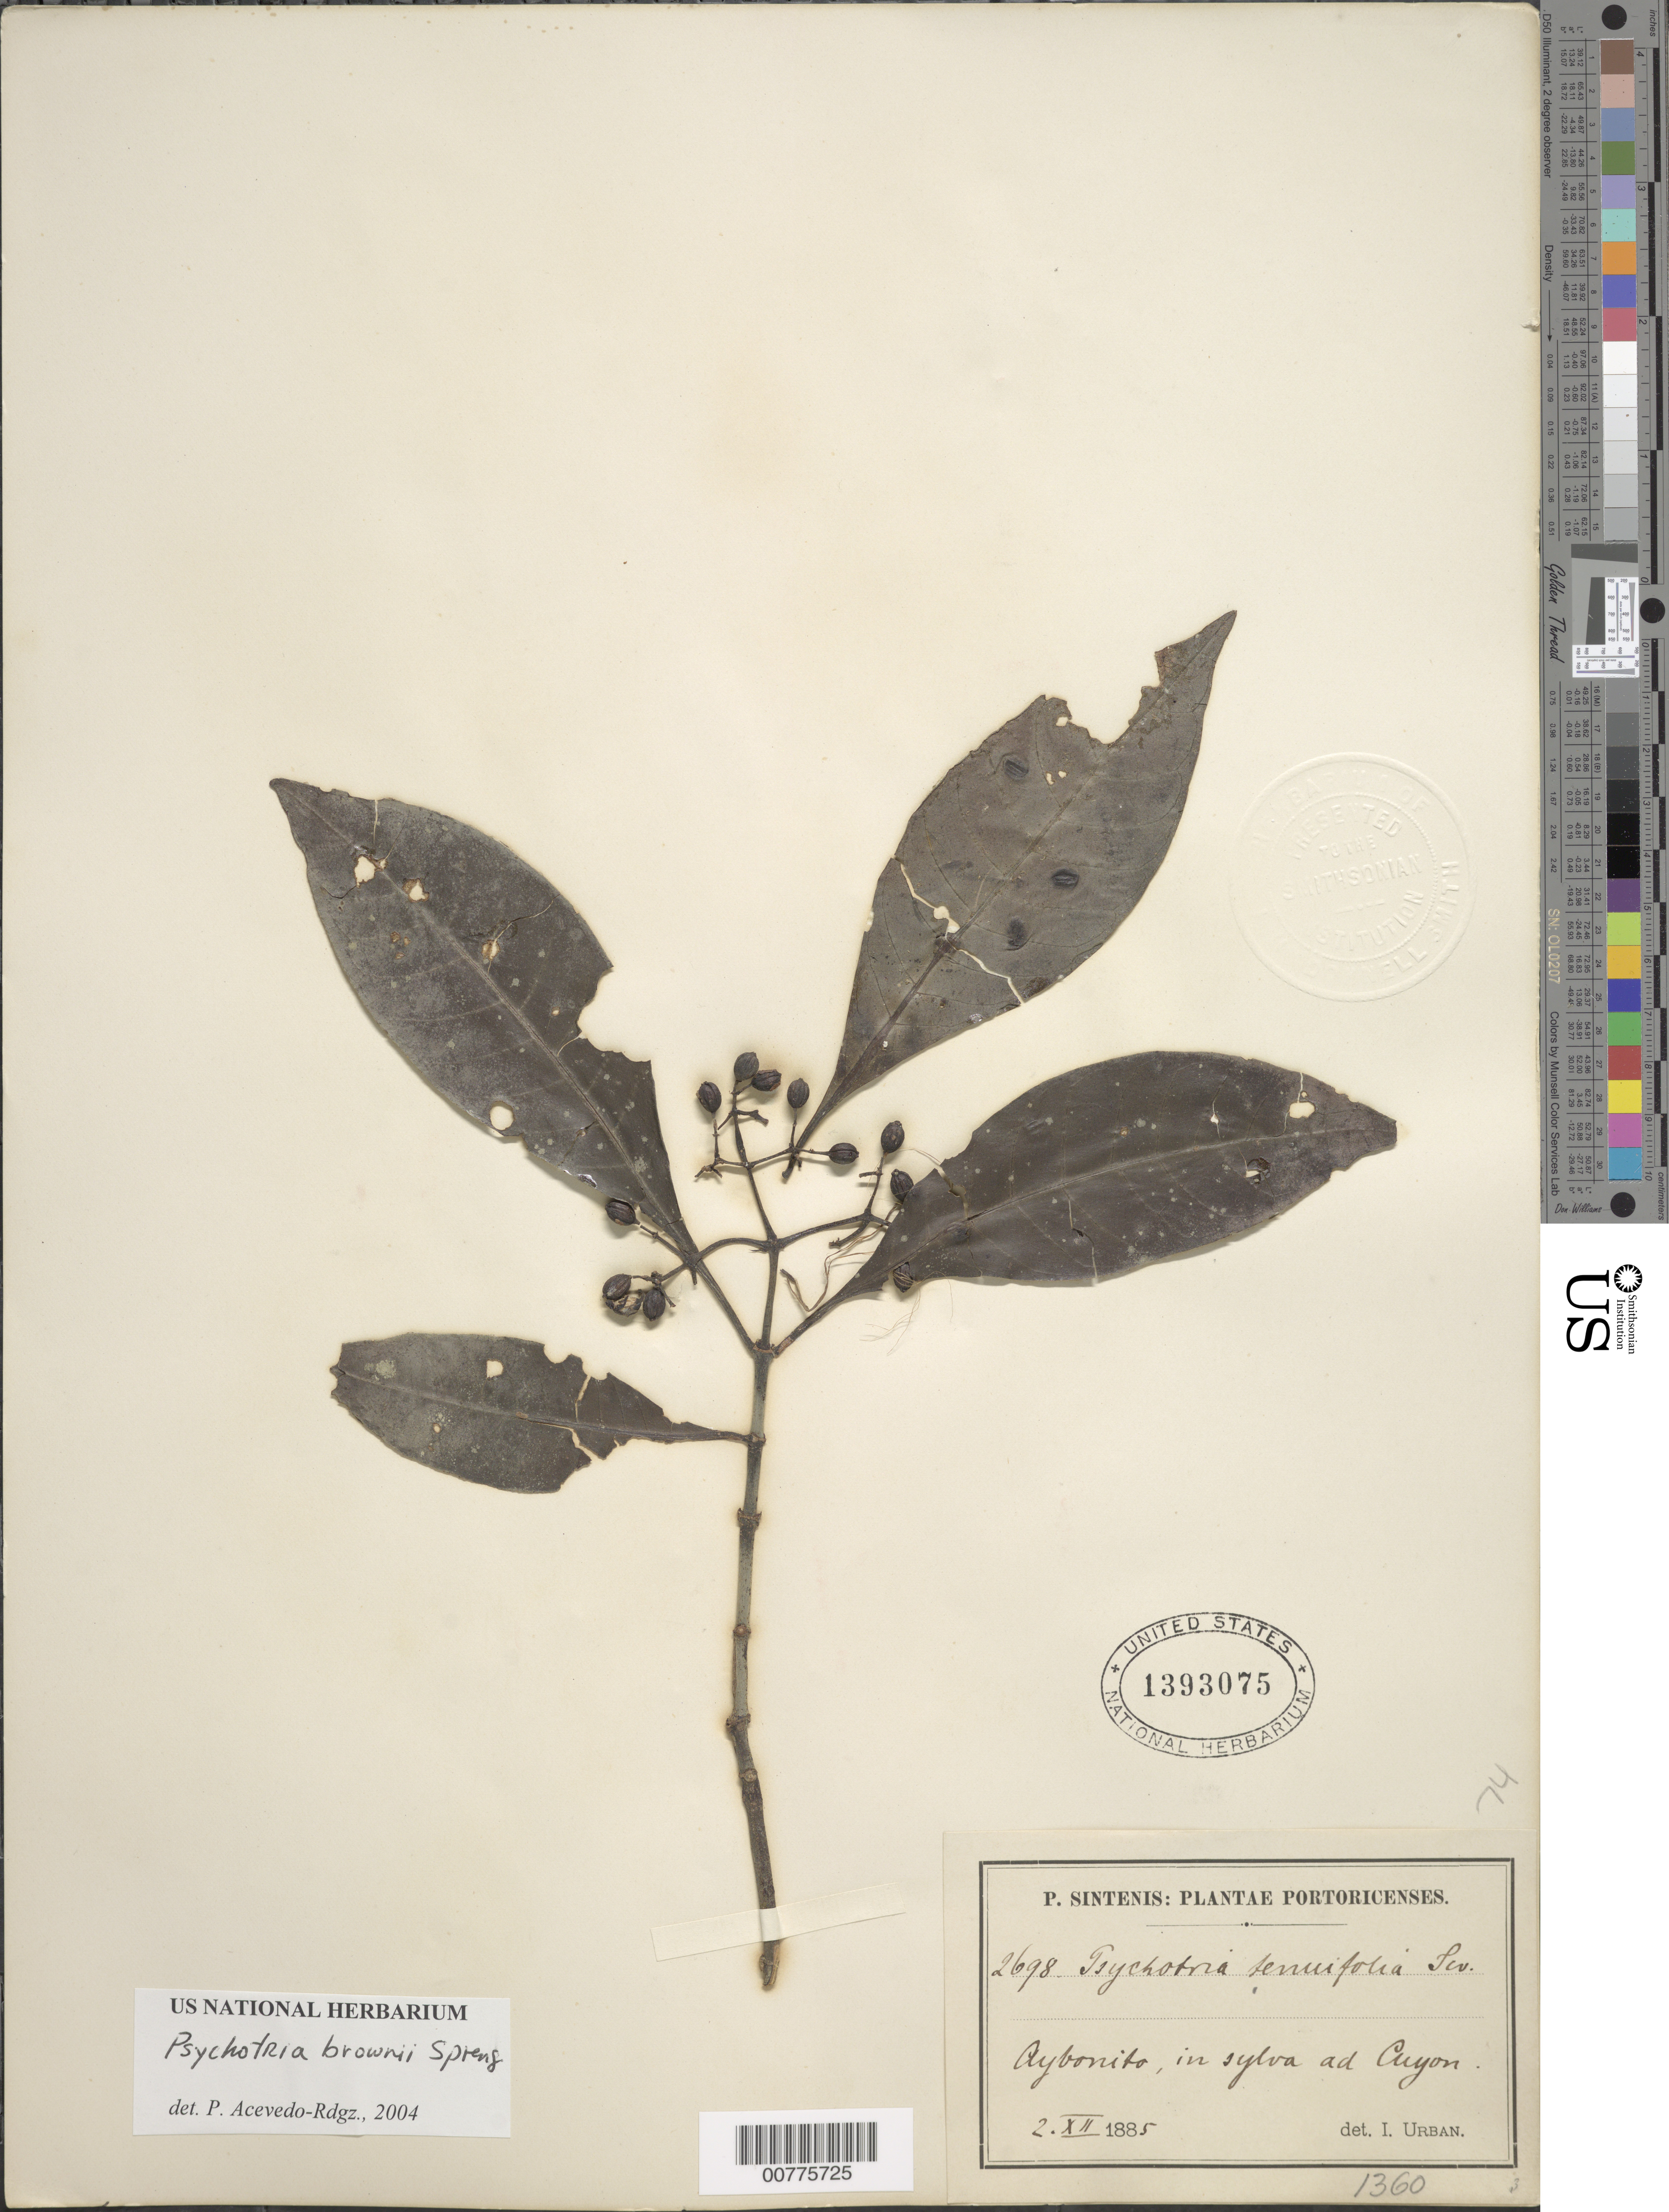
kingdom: Plantae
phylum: Tracheophyta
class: Magnoliopsida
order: Gentianales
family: Rubiaceae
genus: Psychotria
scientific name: Psychotria glabrata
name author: Sw.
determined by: Acevedo-Rodríguez, P., (BOT), Smithsonian Institution - National Museum of Natural History (UNITED STATES)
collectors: P. Sintenis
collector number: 2698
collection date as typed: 02 Dec 1885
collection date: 1885-12-02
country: Puerto Rico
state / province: Abonito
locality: Aybonito, in sylva ad Cuyon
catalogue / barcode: US 1393075